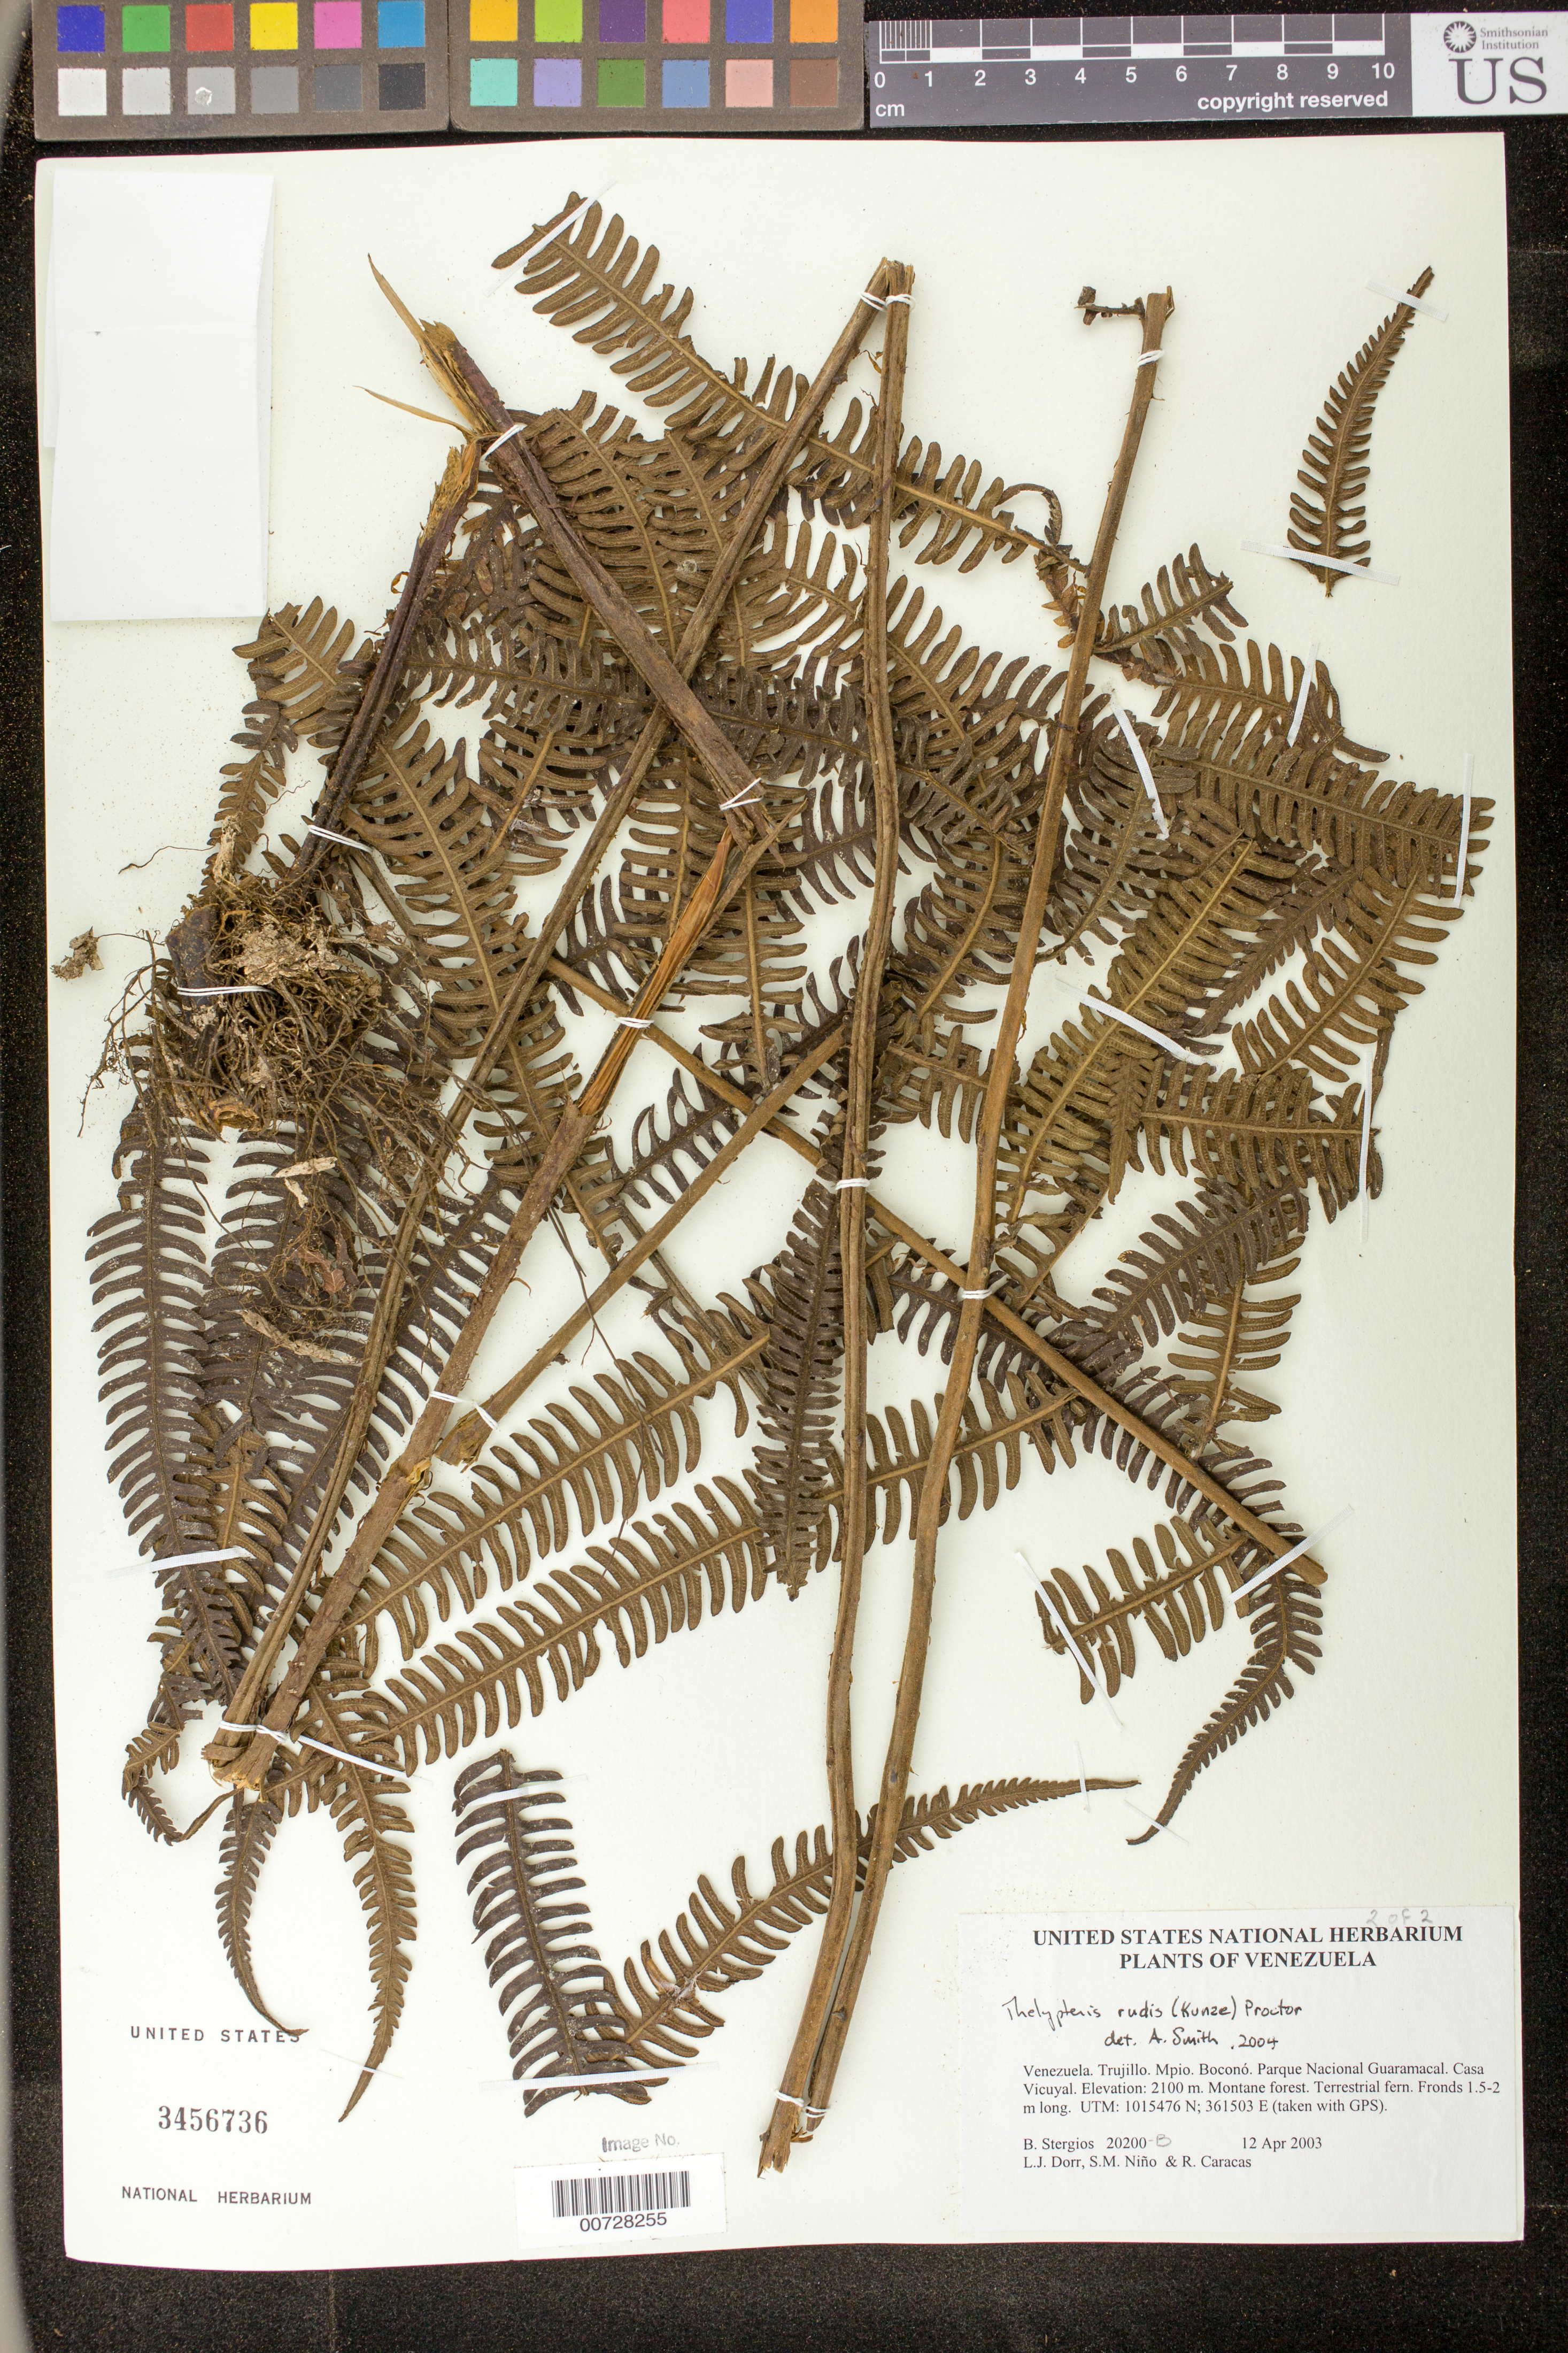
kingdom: Plantae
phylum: Tracheophyta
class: Polypodiopsida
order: Polypodiales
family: Thelypteridaceae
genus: Thelypteris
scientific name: Thelypteris sp.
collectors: B. G. Stergios, L. J. Dorr, S. M. Niño & R. Caracas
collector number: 20200b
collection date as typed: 12 Apr 2003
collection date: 2003-04-12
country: Venezuela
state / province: Trujillo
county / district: Boconó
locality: Parque Nacional Guaramacal. Casa Vicuyal.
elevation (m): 2100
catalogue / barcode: US 3456735